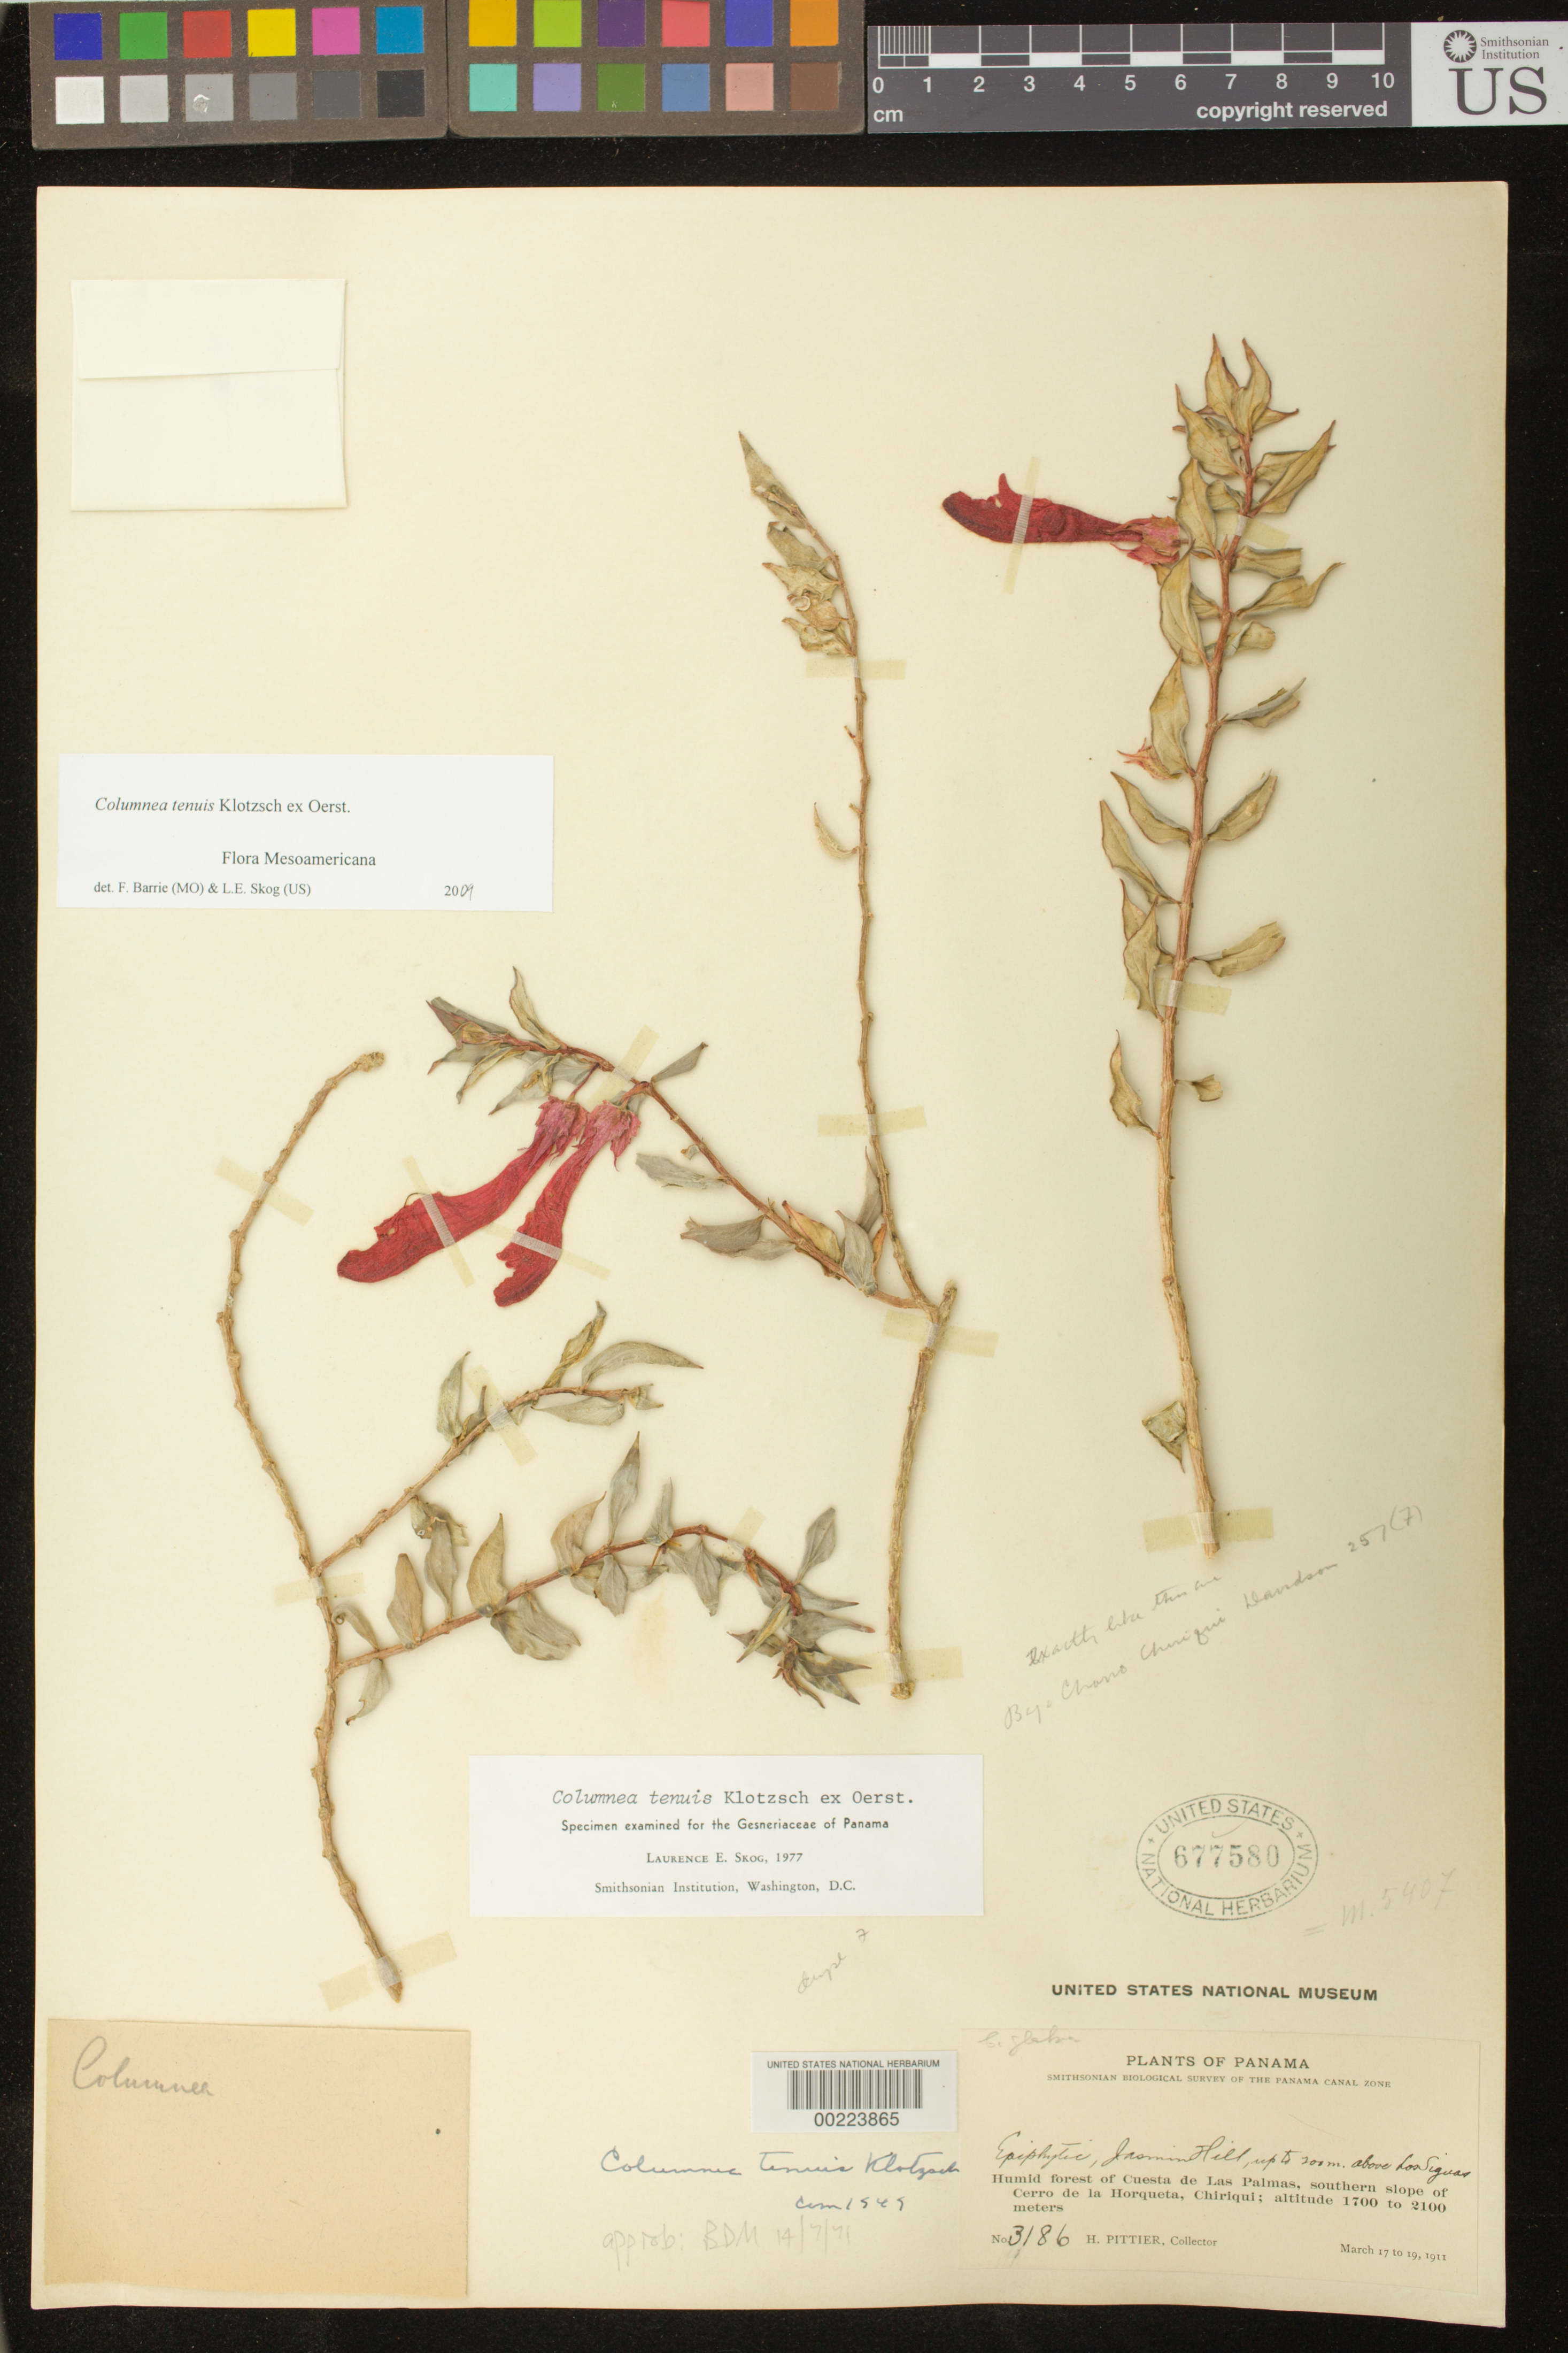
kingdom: Plantae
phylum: Tracheophyta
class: Magnoliopsida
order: Lamiales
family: Gesneriaceae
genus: Columnea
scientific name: Columnea tenuis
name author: Klotzsch ex Oerst.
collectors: H. F. Pittier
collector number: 3186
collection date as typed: Mar 1911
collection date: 1911-03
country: Panama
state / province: Chiriquí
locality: Cuesta de las Palmas, southern slope of Cerro de la Horqueta, Jasmin Hill, up to 200 m above Los Siguas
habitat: Humid forest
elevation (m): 1700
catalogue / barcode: US 677580